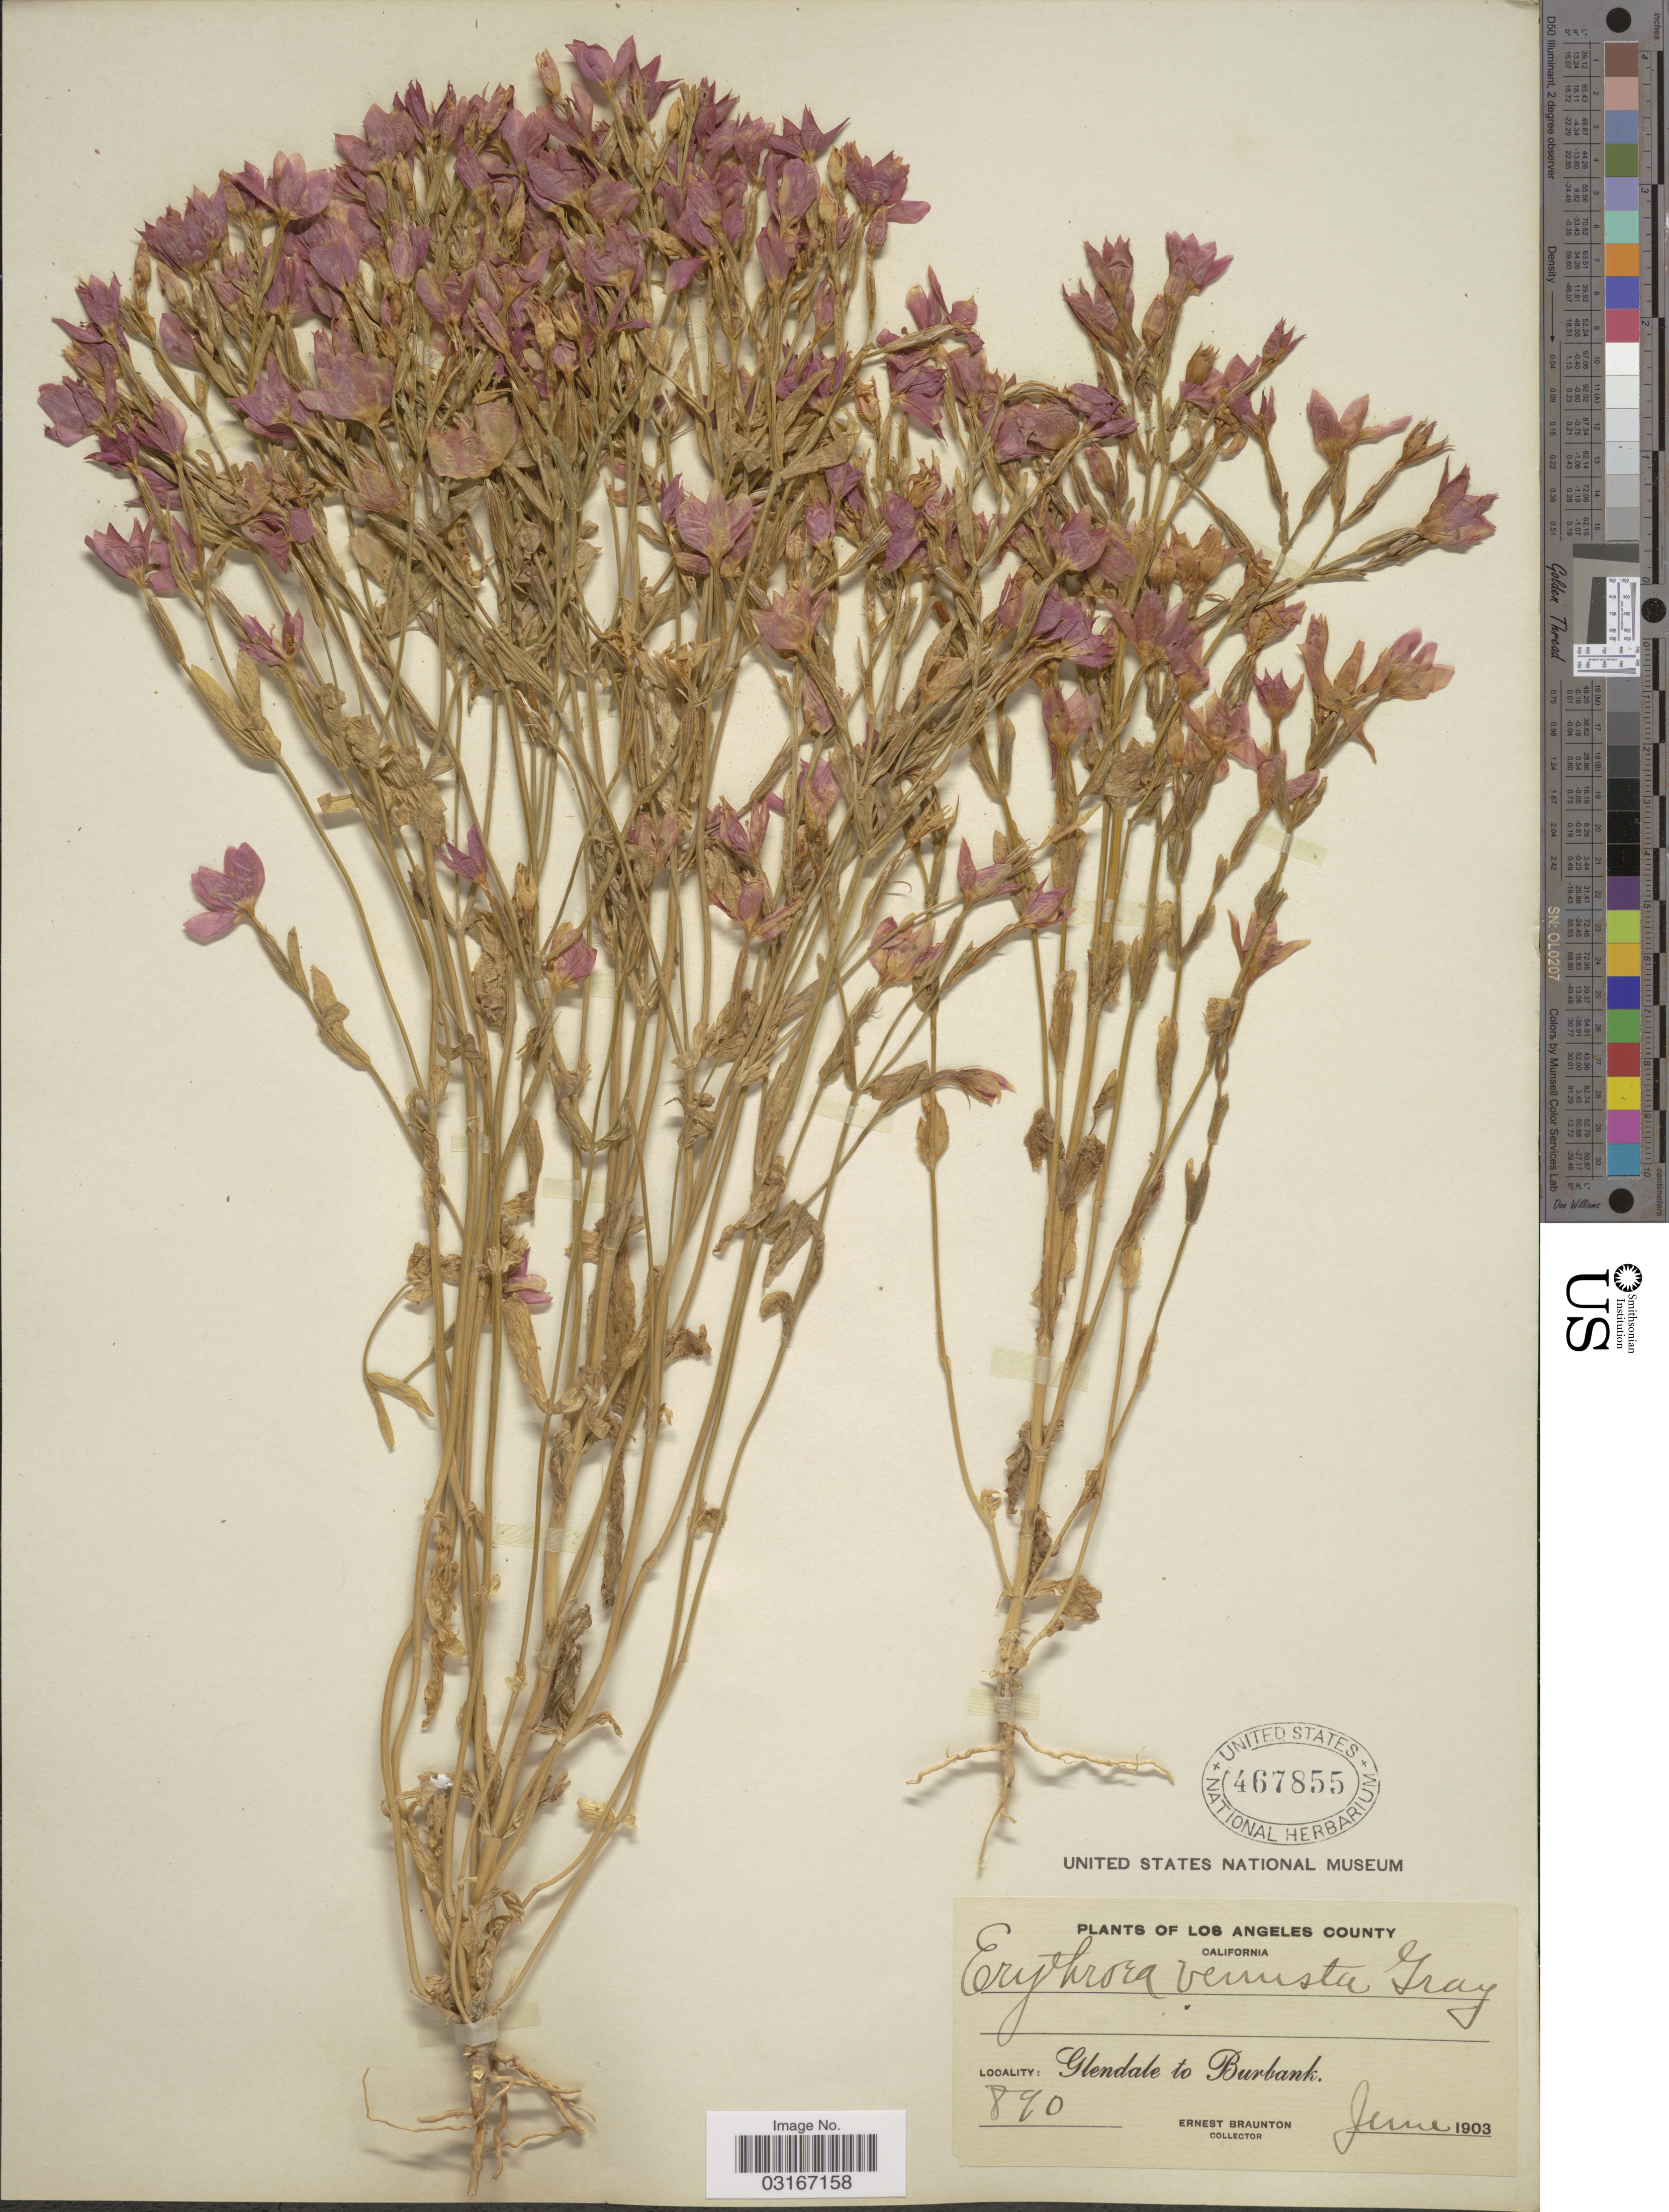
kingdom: Plantae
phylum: Tracheophyta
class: Magnoliopsida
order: Gentianales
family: Gentianaceae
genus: Centaurium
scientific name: Centaurium venustum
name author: (A. Gray) B.L. Rob.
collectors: E. Braunton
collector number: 890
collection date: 1903-06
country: United States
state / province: California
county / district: Los Angeles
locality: Los Angeles County. Glendale to Burbank.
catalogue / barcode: US 467855